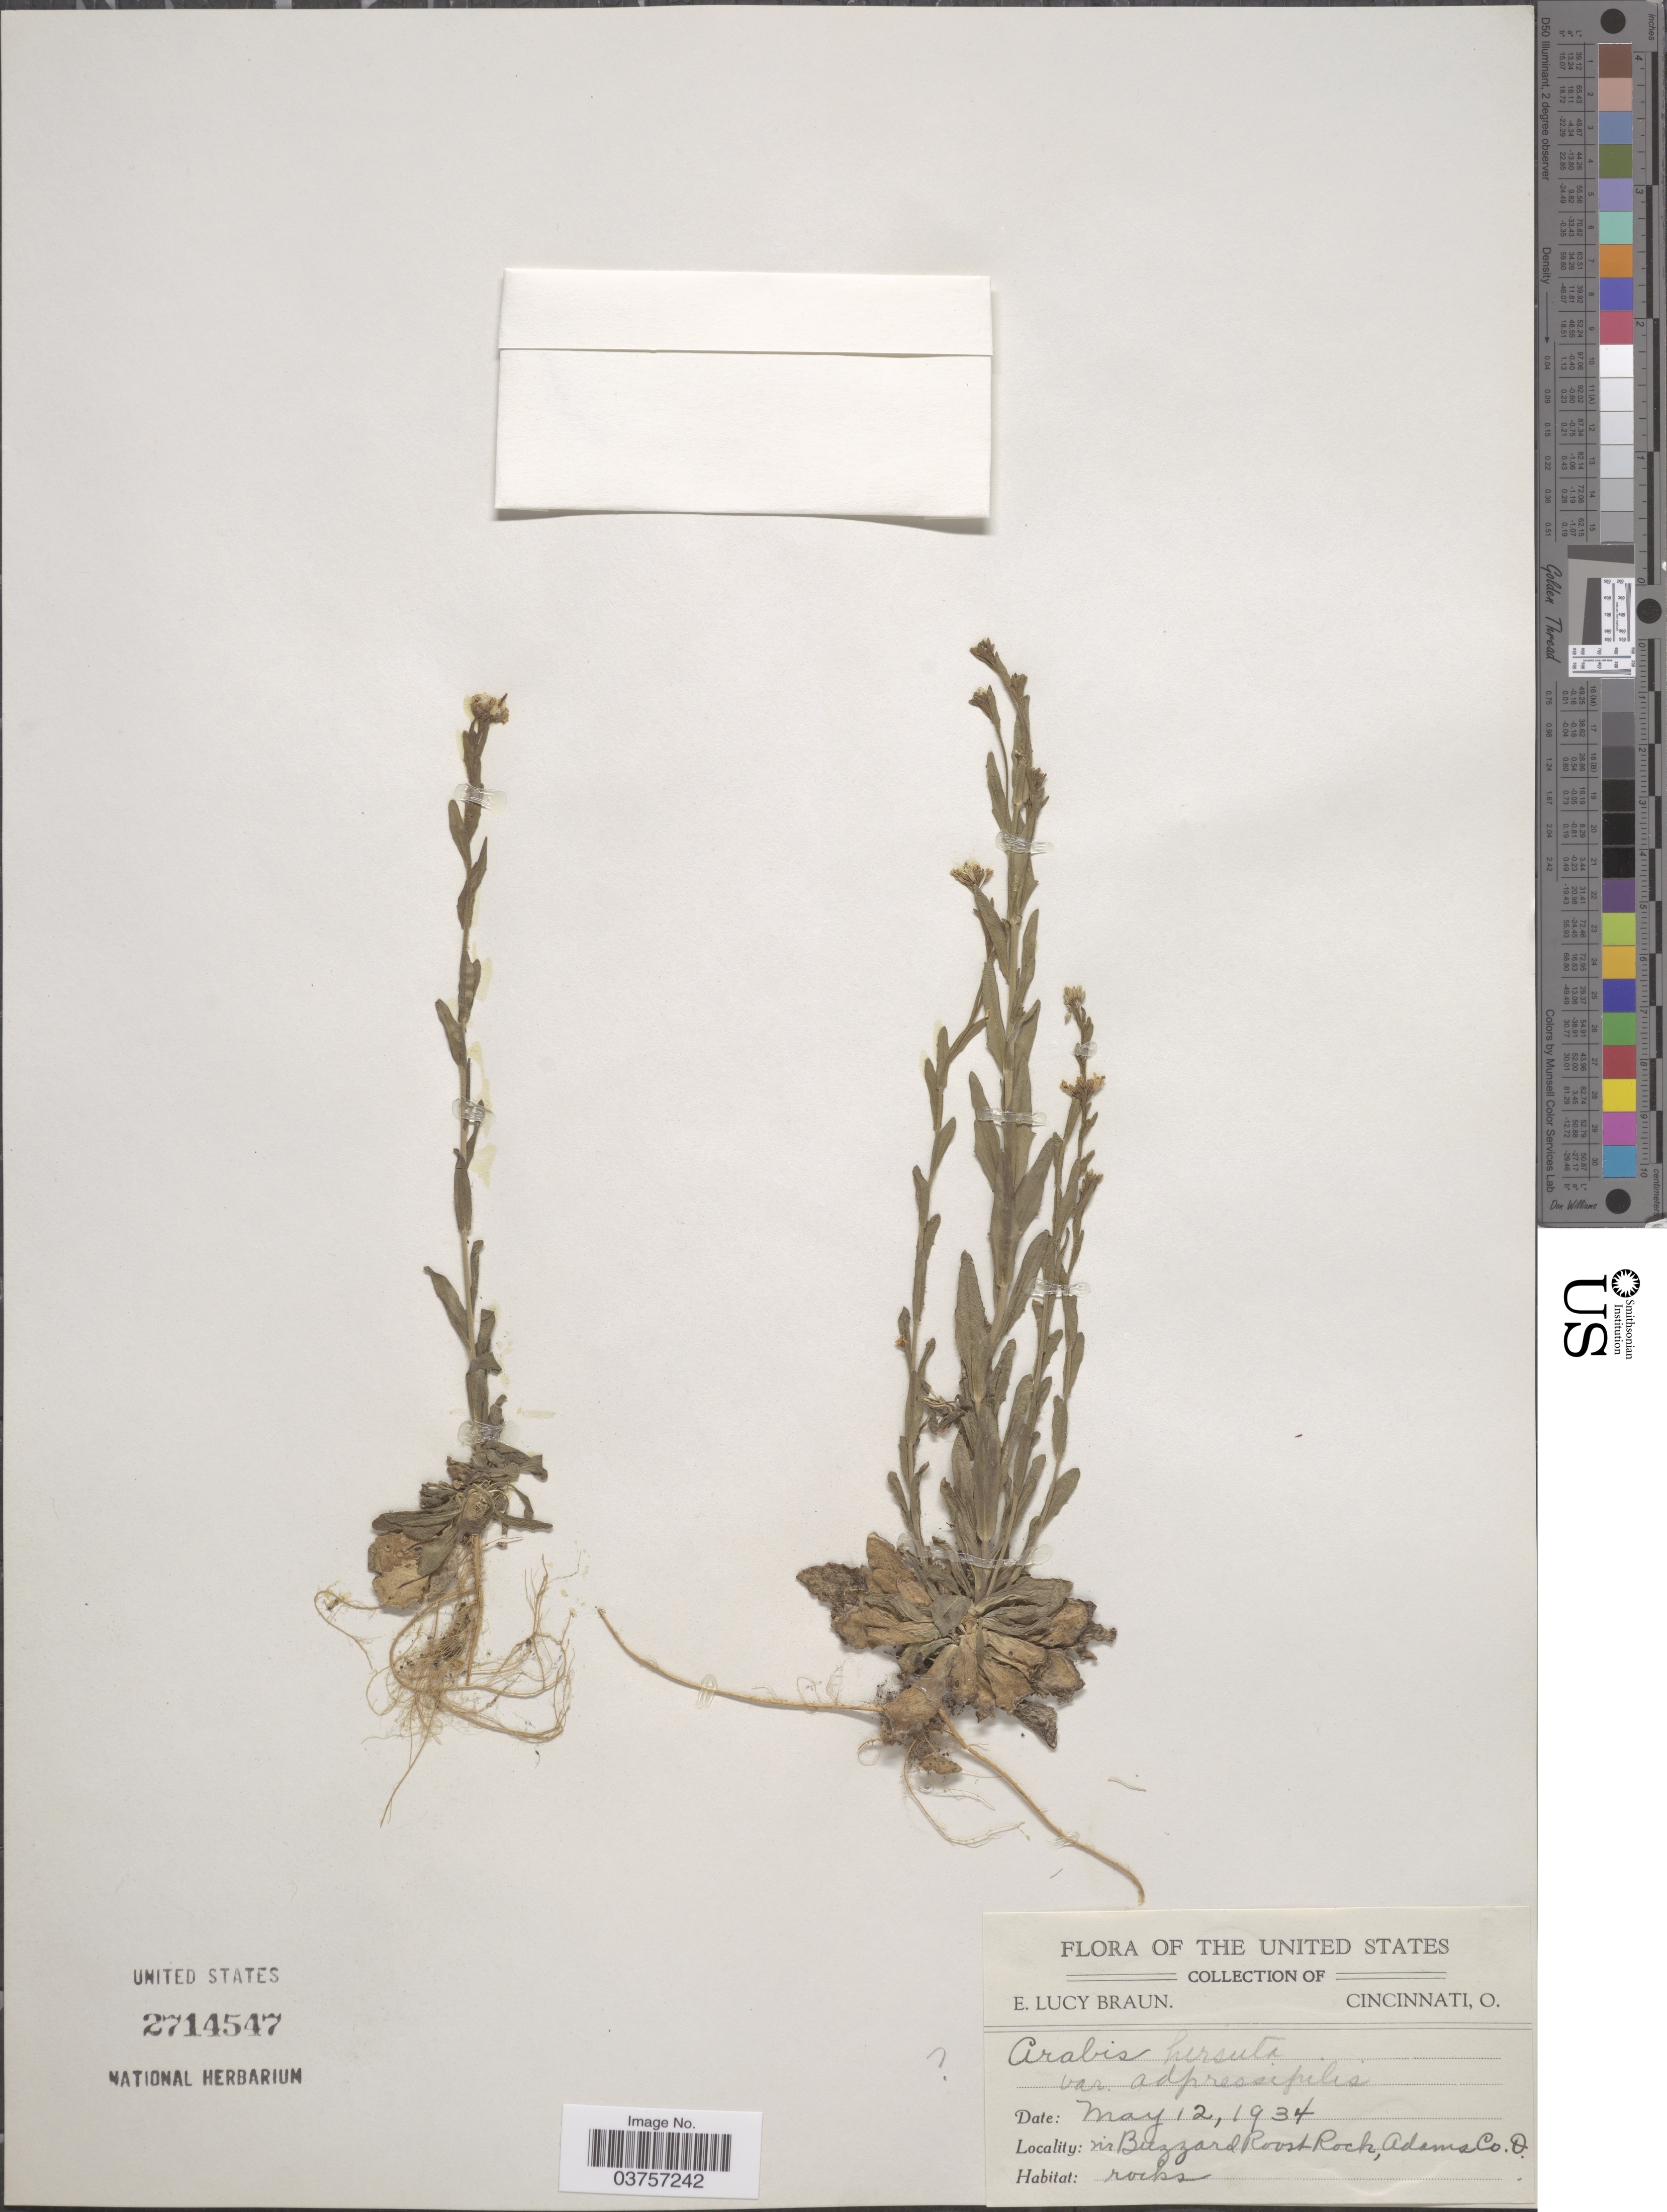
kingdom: Plantae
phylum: Tracheophyta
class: Magnoliopsida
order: Brassicales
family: Brassicaceae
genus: Arabis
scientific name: Arabis hirsuta var. adpressipilis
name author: (M. Hopkins) Rollins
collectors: E. L. Braun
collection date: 1934-05-12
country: United States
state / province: Ohio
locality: Nr. Buzzard Roost Rock, Adams Co.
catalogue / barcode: US 2714547